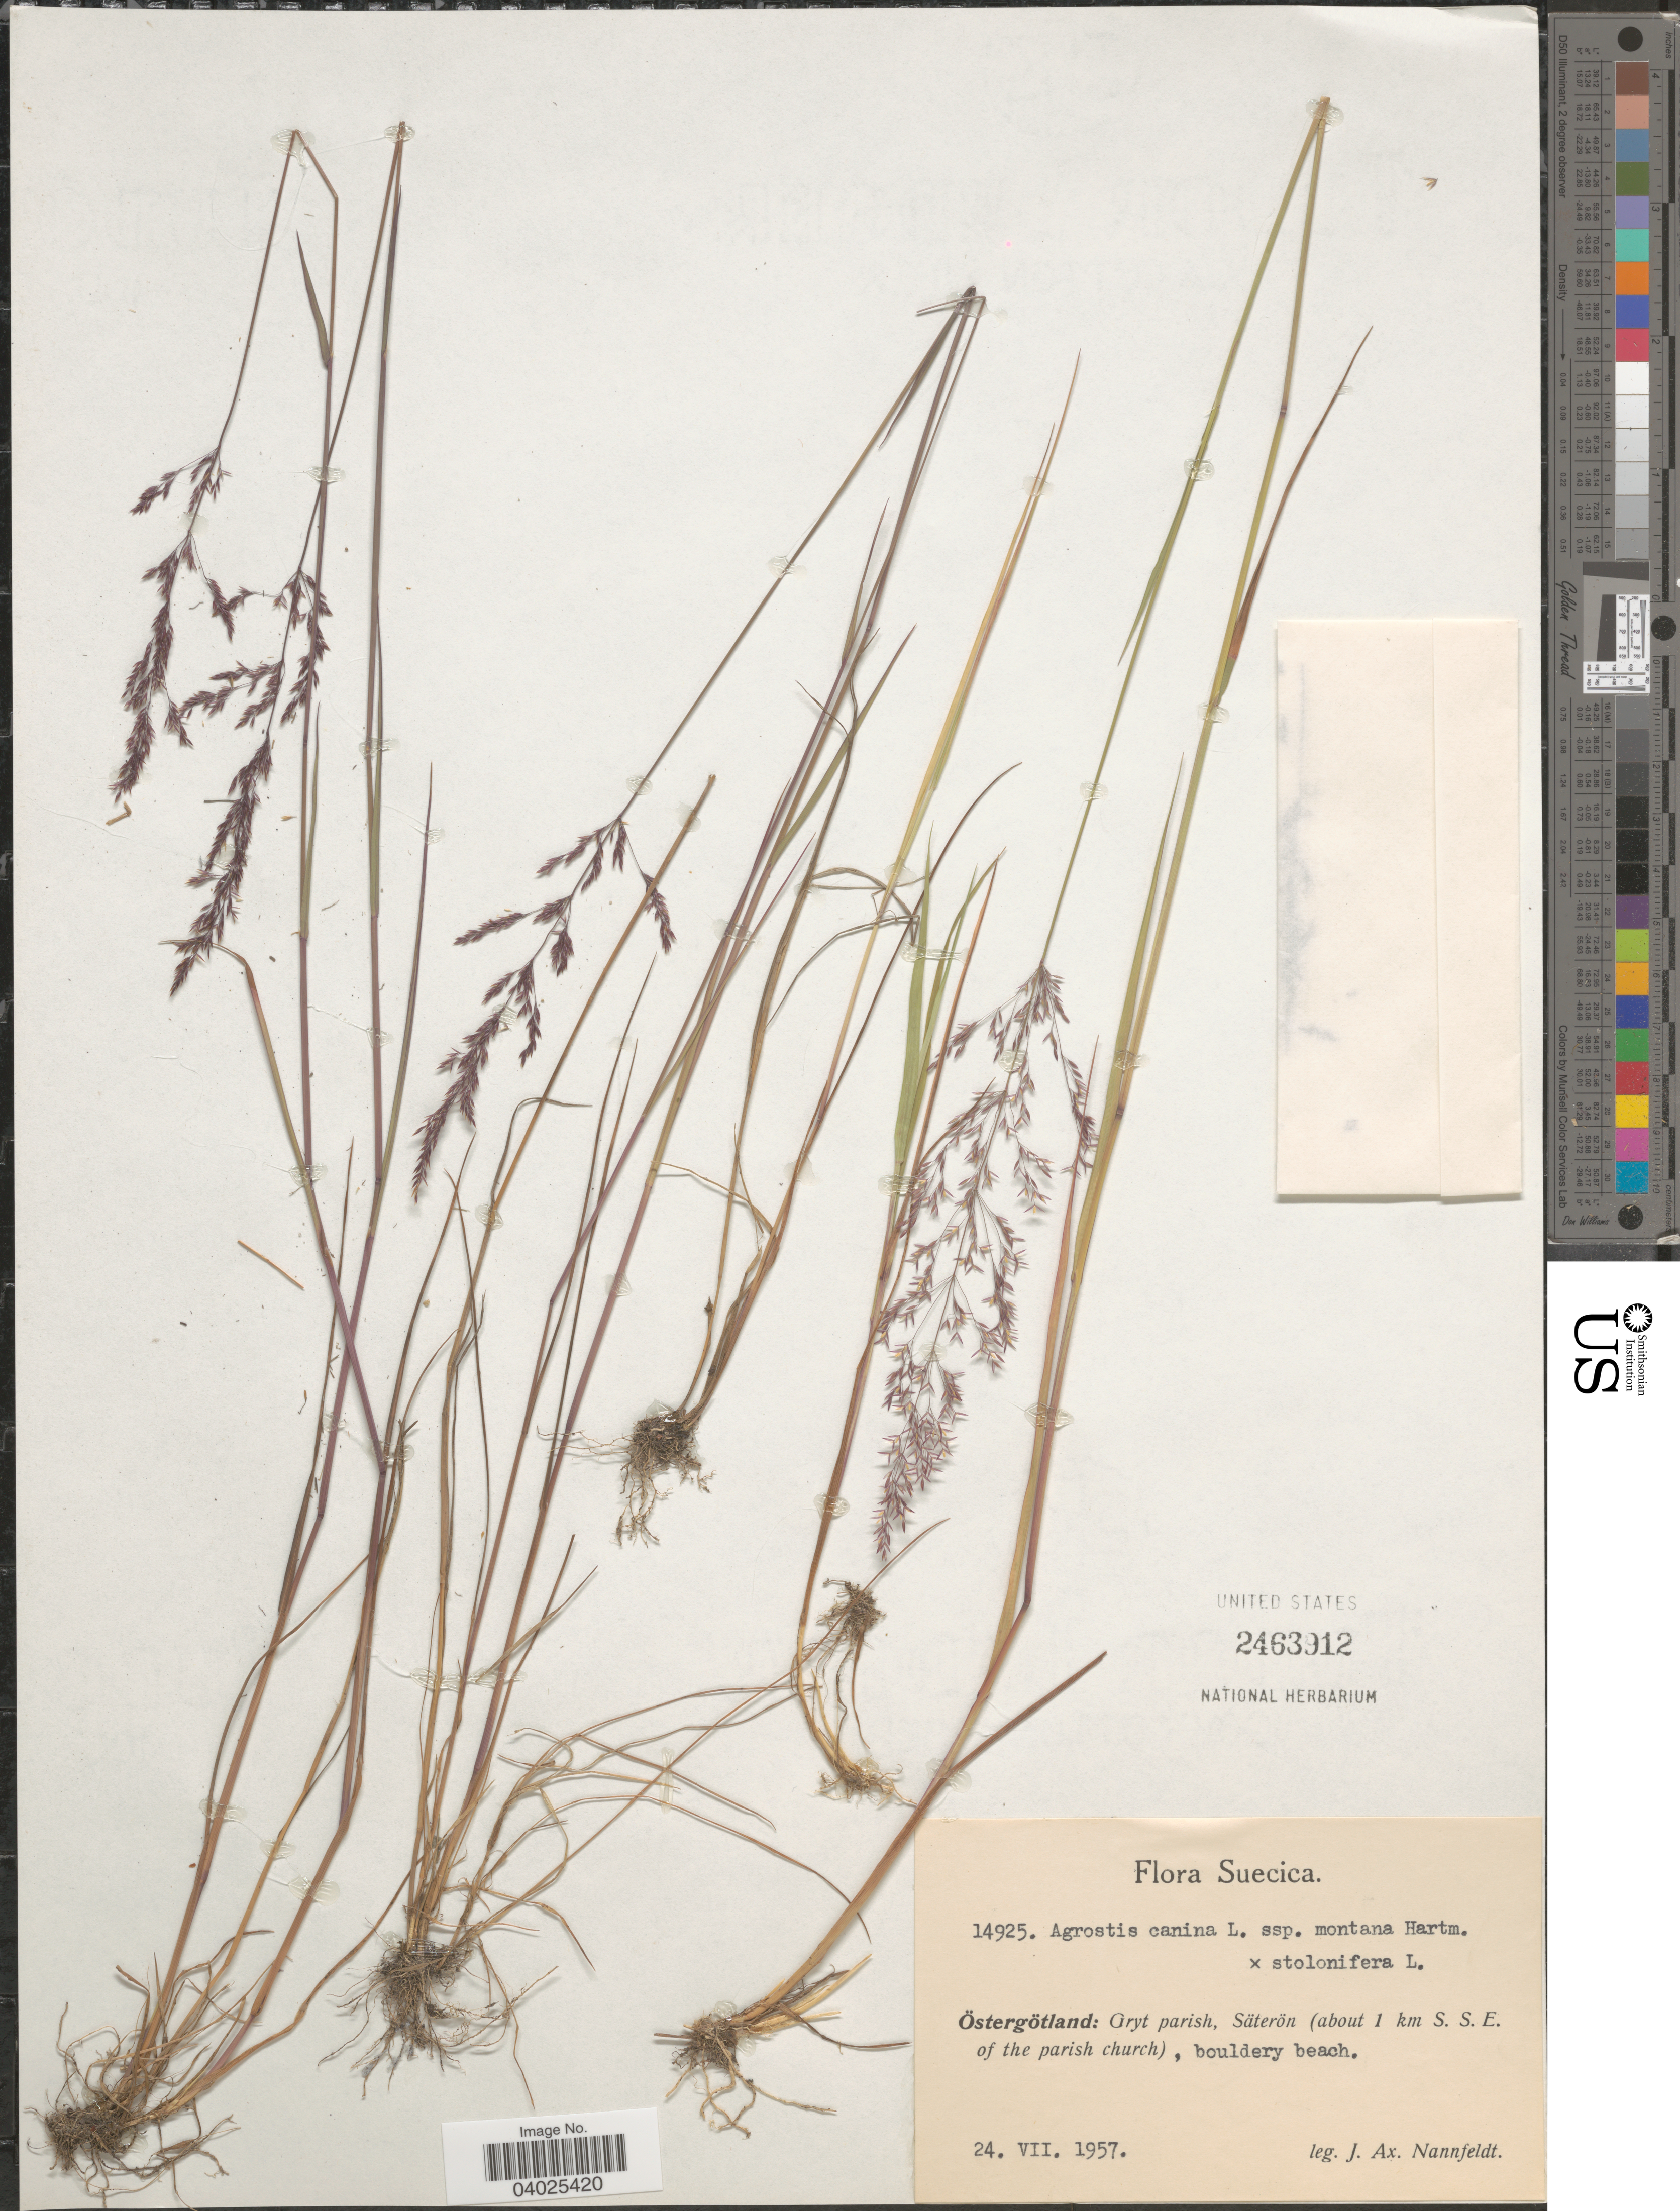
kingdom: Plantae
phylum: Tracheophyta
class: Liliopsida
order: Poales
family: Poaceae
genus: Agrostis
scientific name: Agrostis canina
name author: L.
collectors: J. Nannfeldt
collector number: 14925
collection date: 1957-07-24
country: Sweden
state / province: Östergötland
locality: Suecica. Östergötland: Gryt parish, Säterön (about 1 km S. S. E. of the parish church).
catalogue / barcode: US 2463912